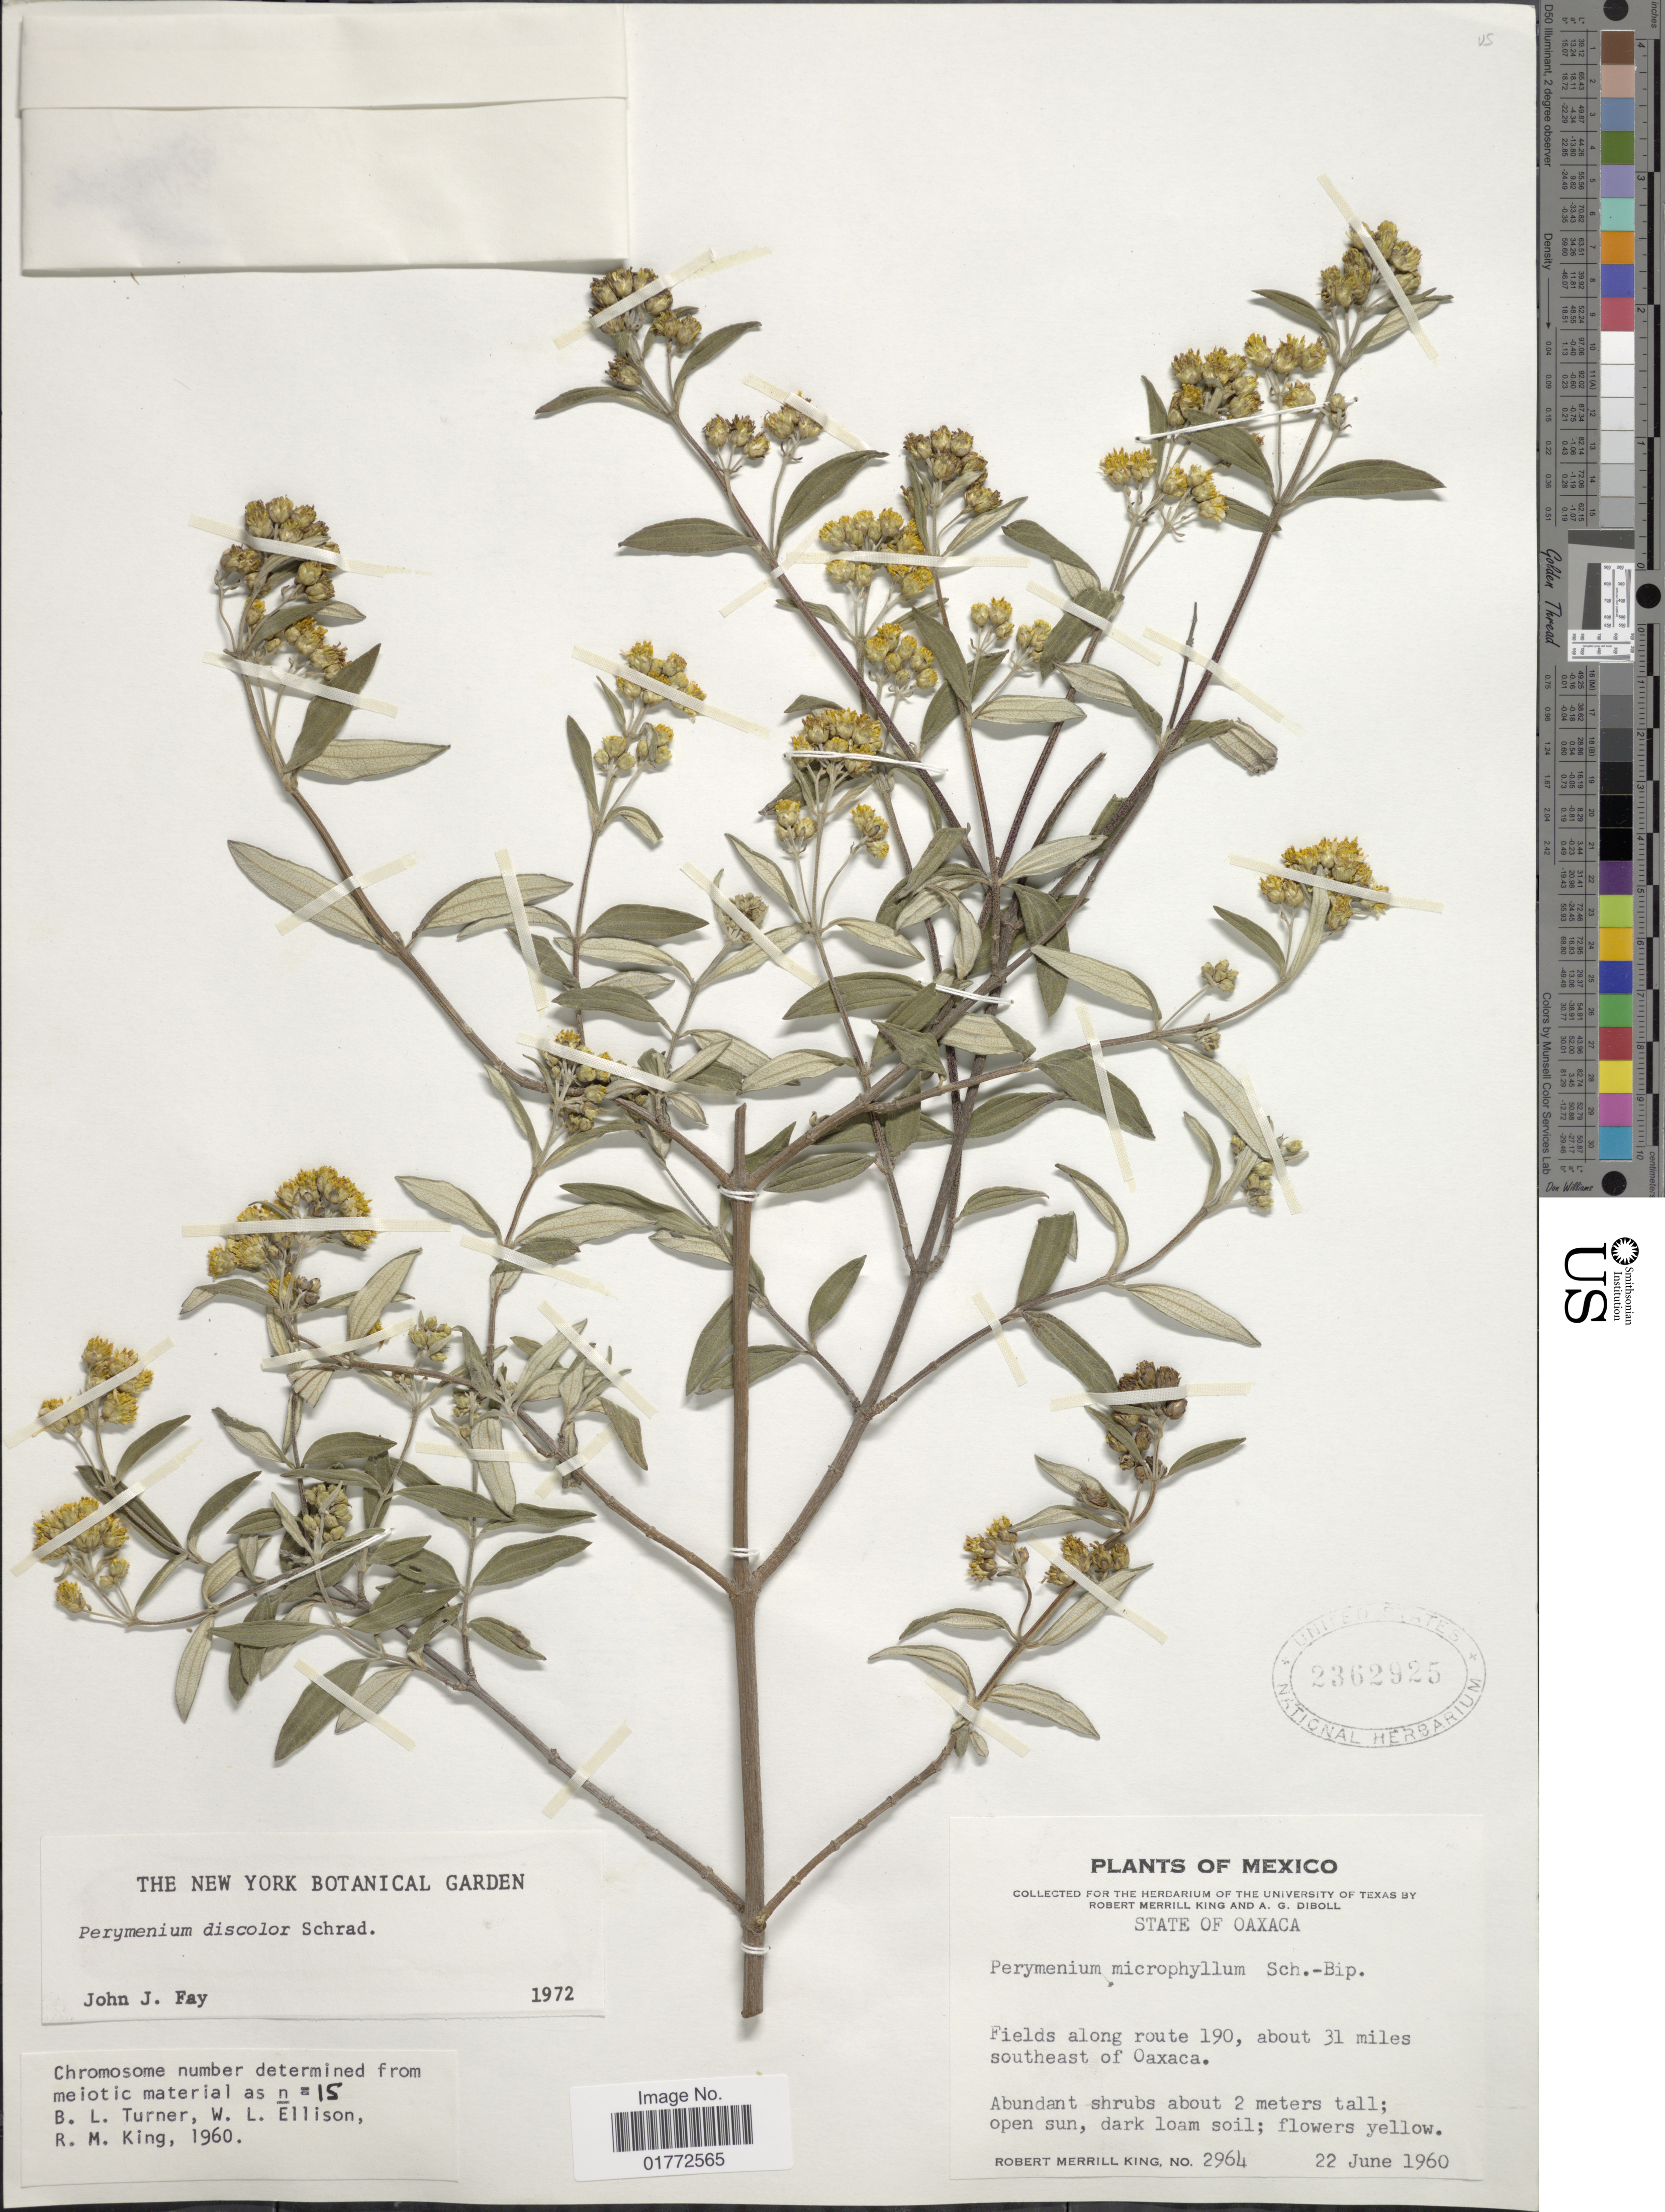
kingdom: Plantae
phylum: Tracheophyta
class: Magnoliopsida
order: Asterales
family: Asteraceae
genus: Perymenium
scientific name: Perymenium discolor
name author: Schrad.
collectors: R. M. King & A. Diboll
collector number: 2964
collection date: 1960-06-22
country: Mexico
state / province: Oaxaca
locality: Fields along route 190, about 31 miles southeast of Oaxaca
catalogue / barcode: US 2362925